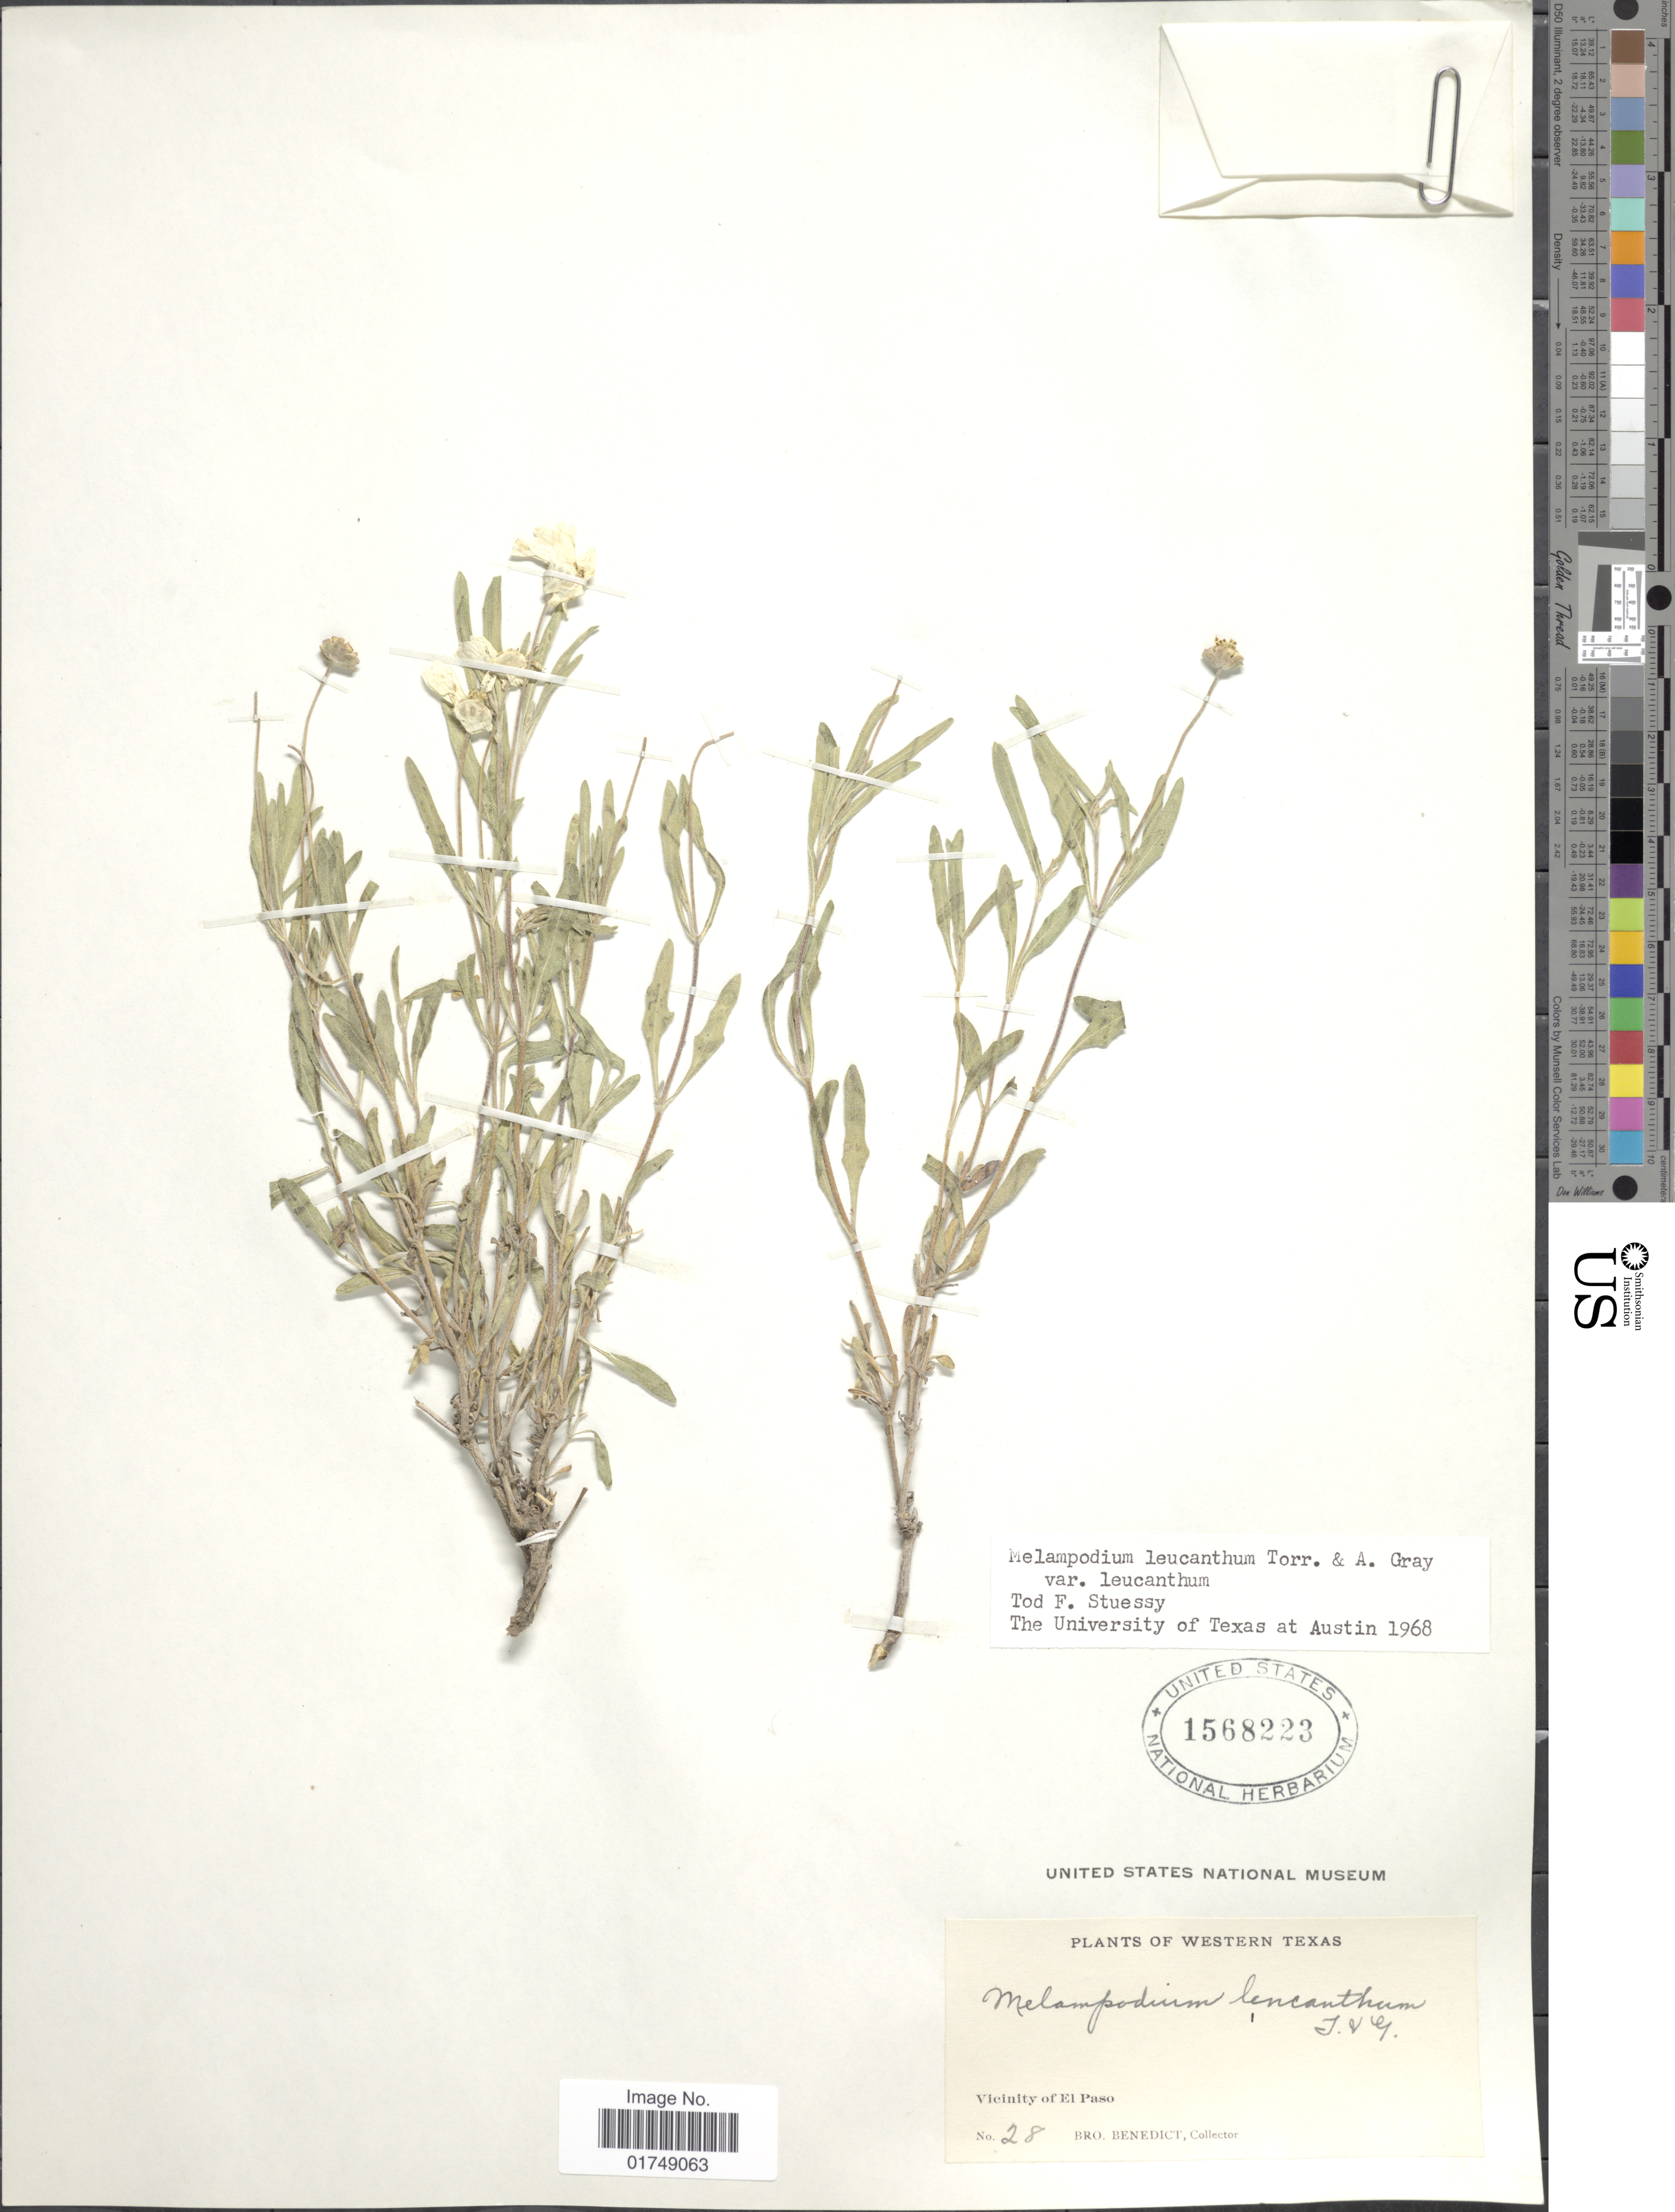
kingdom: Plantae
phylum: Tracheophyta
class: Magnoliopsida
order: Asterales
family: Asteraceae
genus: Melampodium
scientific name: Melampodium leucanthum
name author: Torr. & A. Gray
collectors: Bro. Benedict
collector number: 28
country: United States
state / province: Texas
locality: Western Texas, Vicinity of El Paso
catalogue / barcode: US 1568223